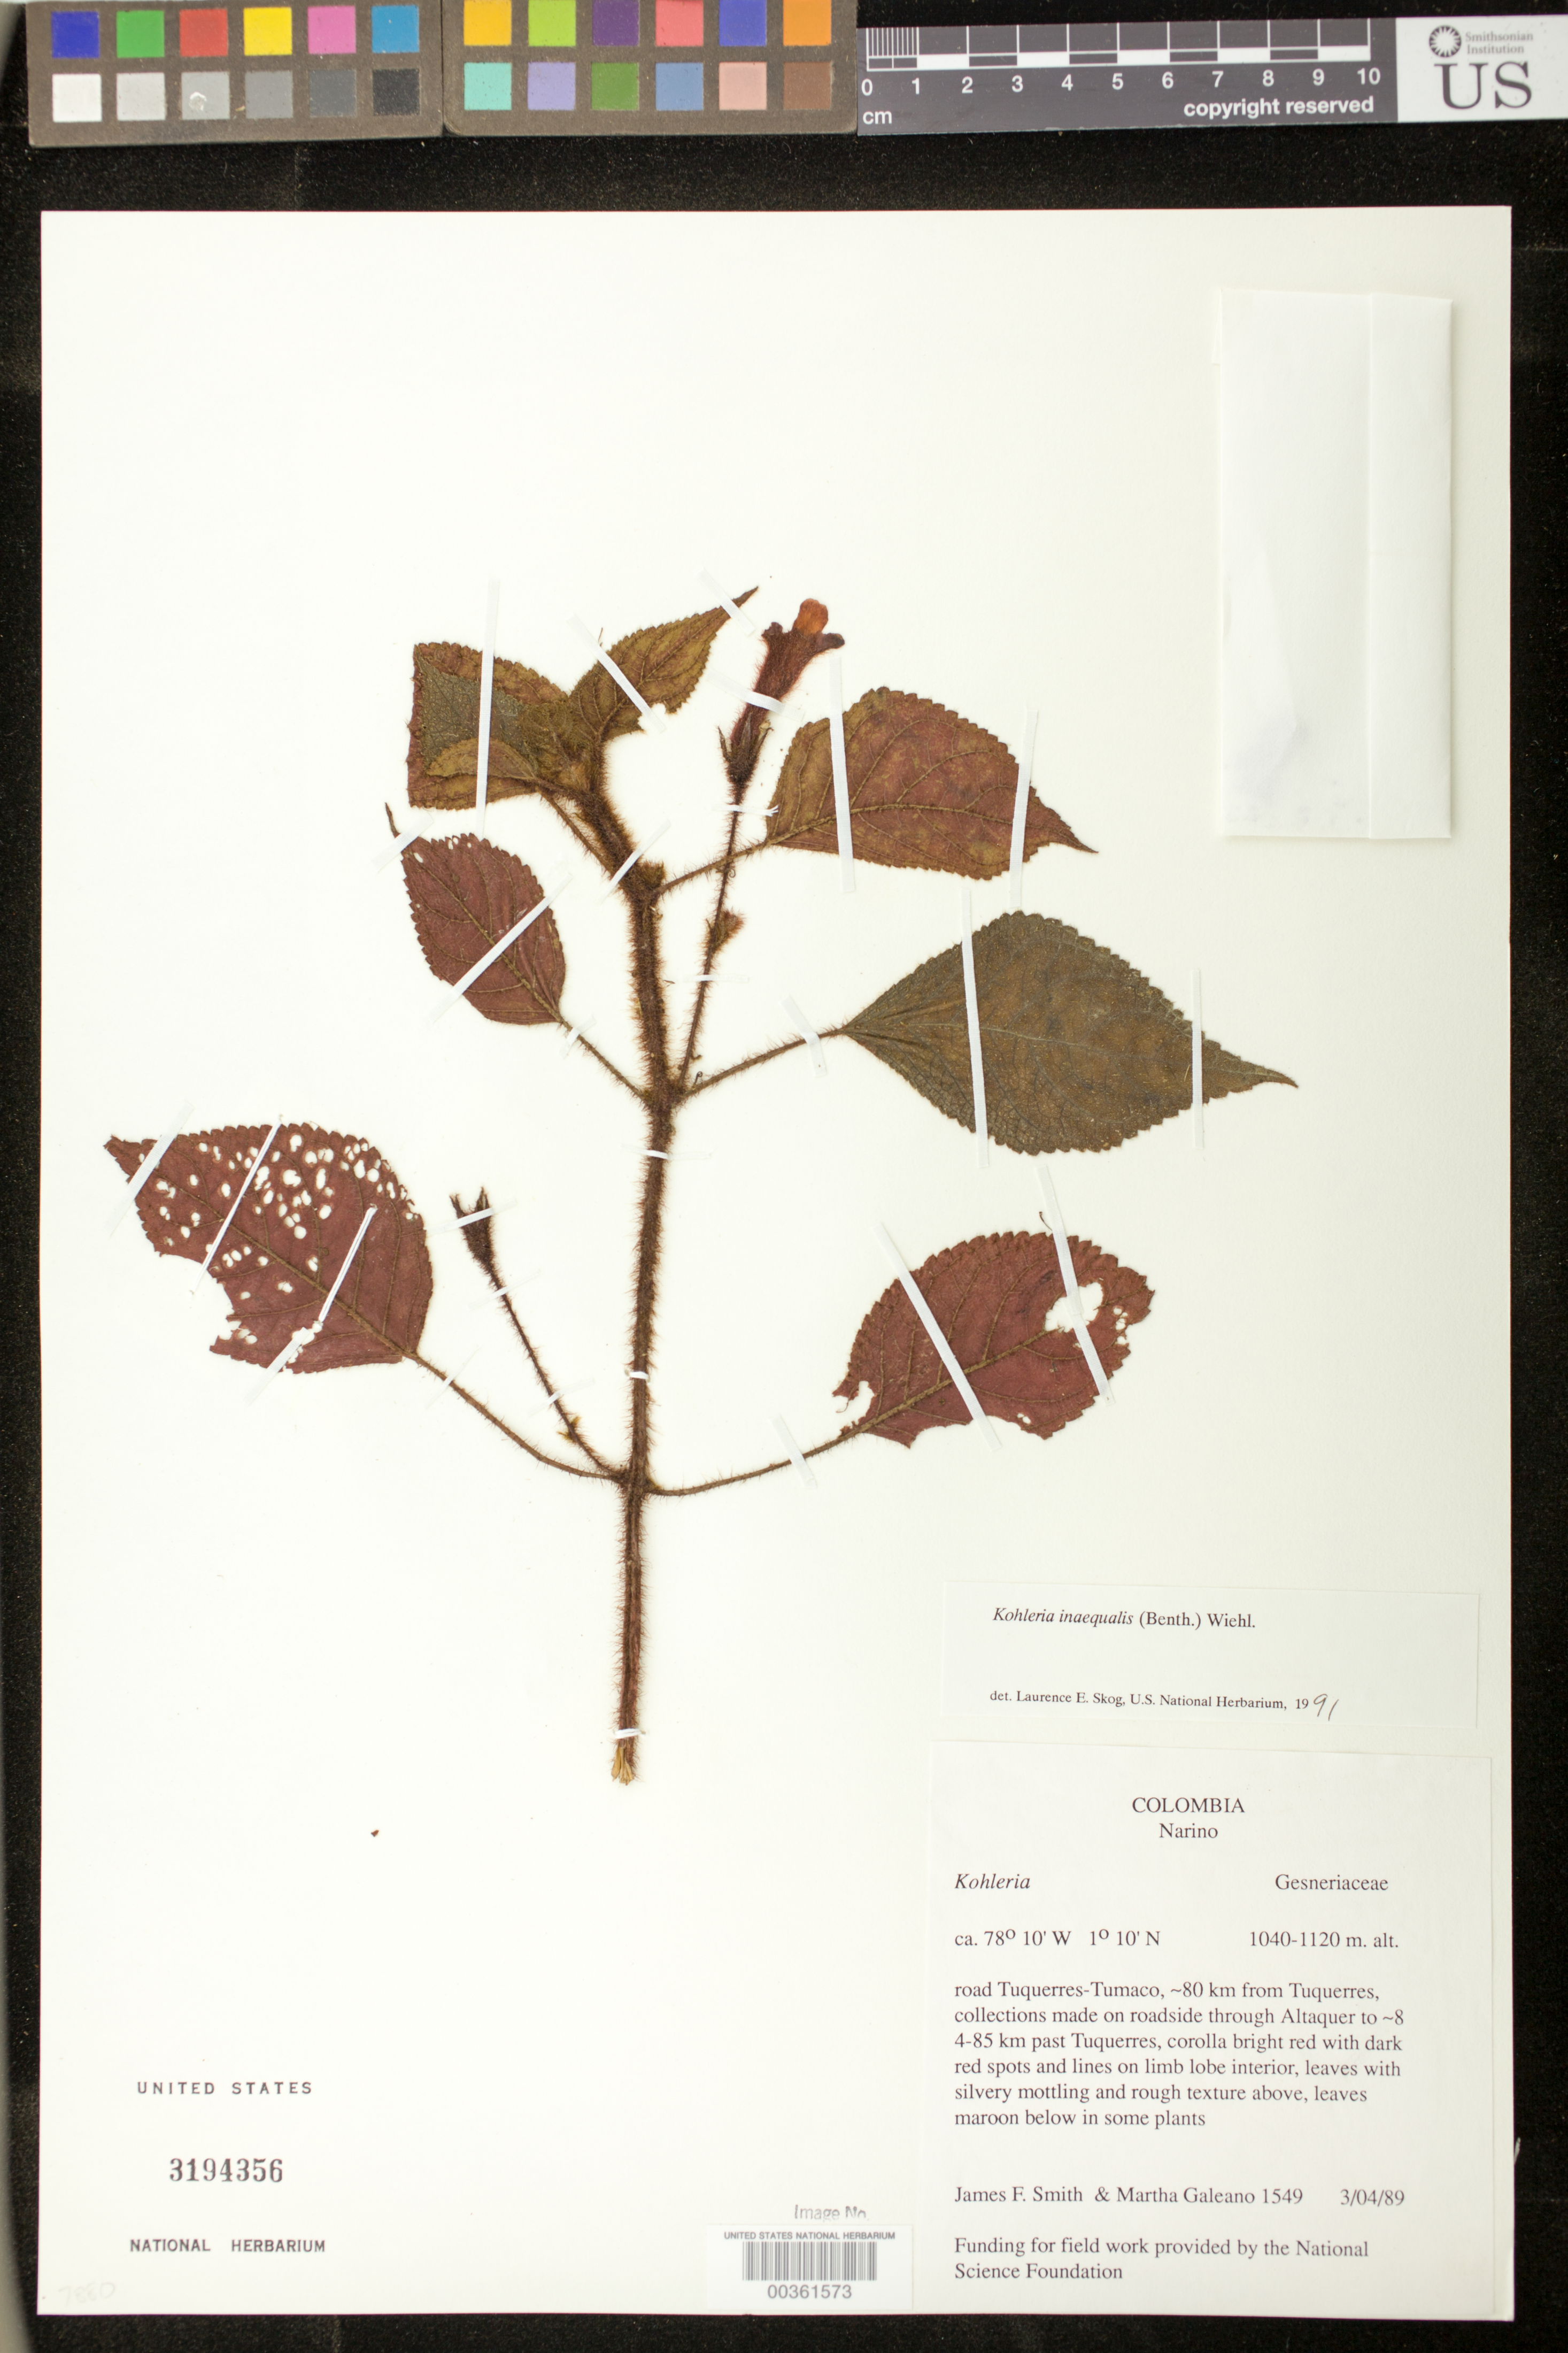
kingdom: Plantae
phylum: Tracheophyta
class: Magnoliopsida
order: Lamiales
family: Gesneriaceae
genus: Kohleria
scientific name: Kohleria inaequalis var. inaequalis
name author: (Benth.) Wiehler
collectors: J. Smith & M. Galeano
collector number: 1549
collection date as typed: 04 Mar 1989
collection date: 1989-03-04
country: Colombia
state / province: Nariño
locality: Road Tuquerres-Tumaco, about 80 km from Tuquerres, collections made on roadside through Altaquer to ca 84-85 km past Tuquerres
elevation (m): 1040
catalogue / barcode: US 3194356